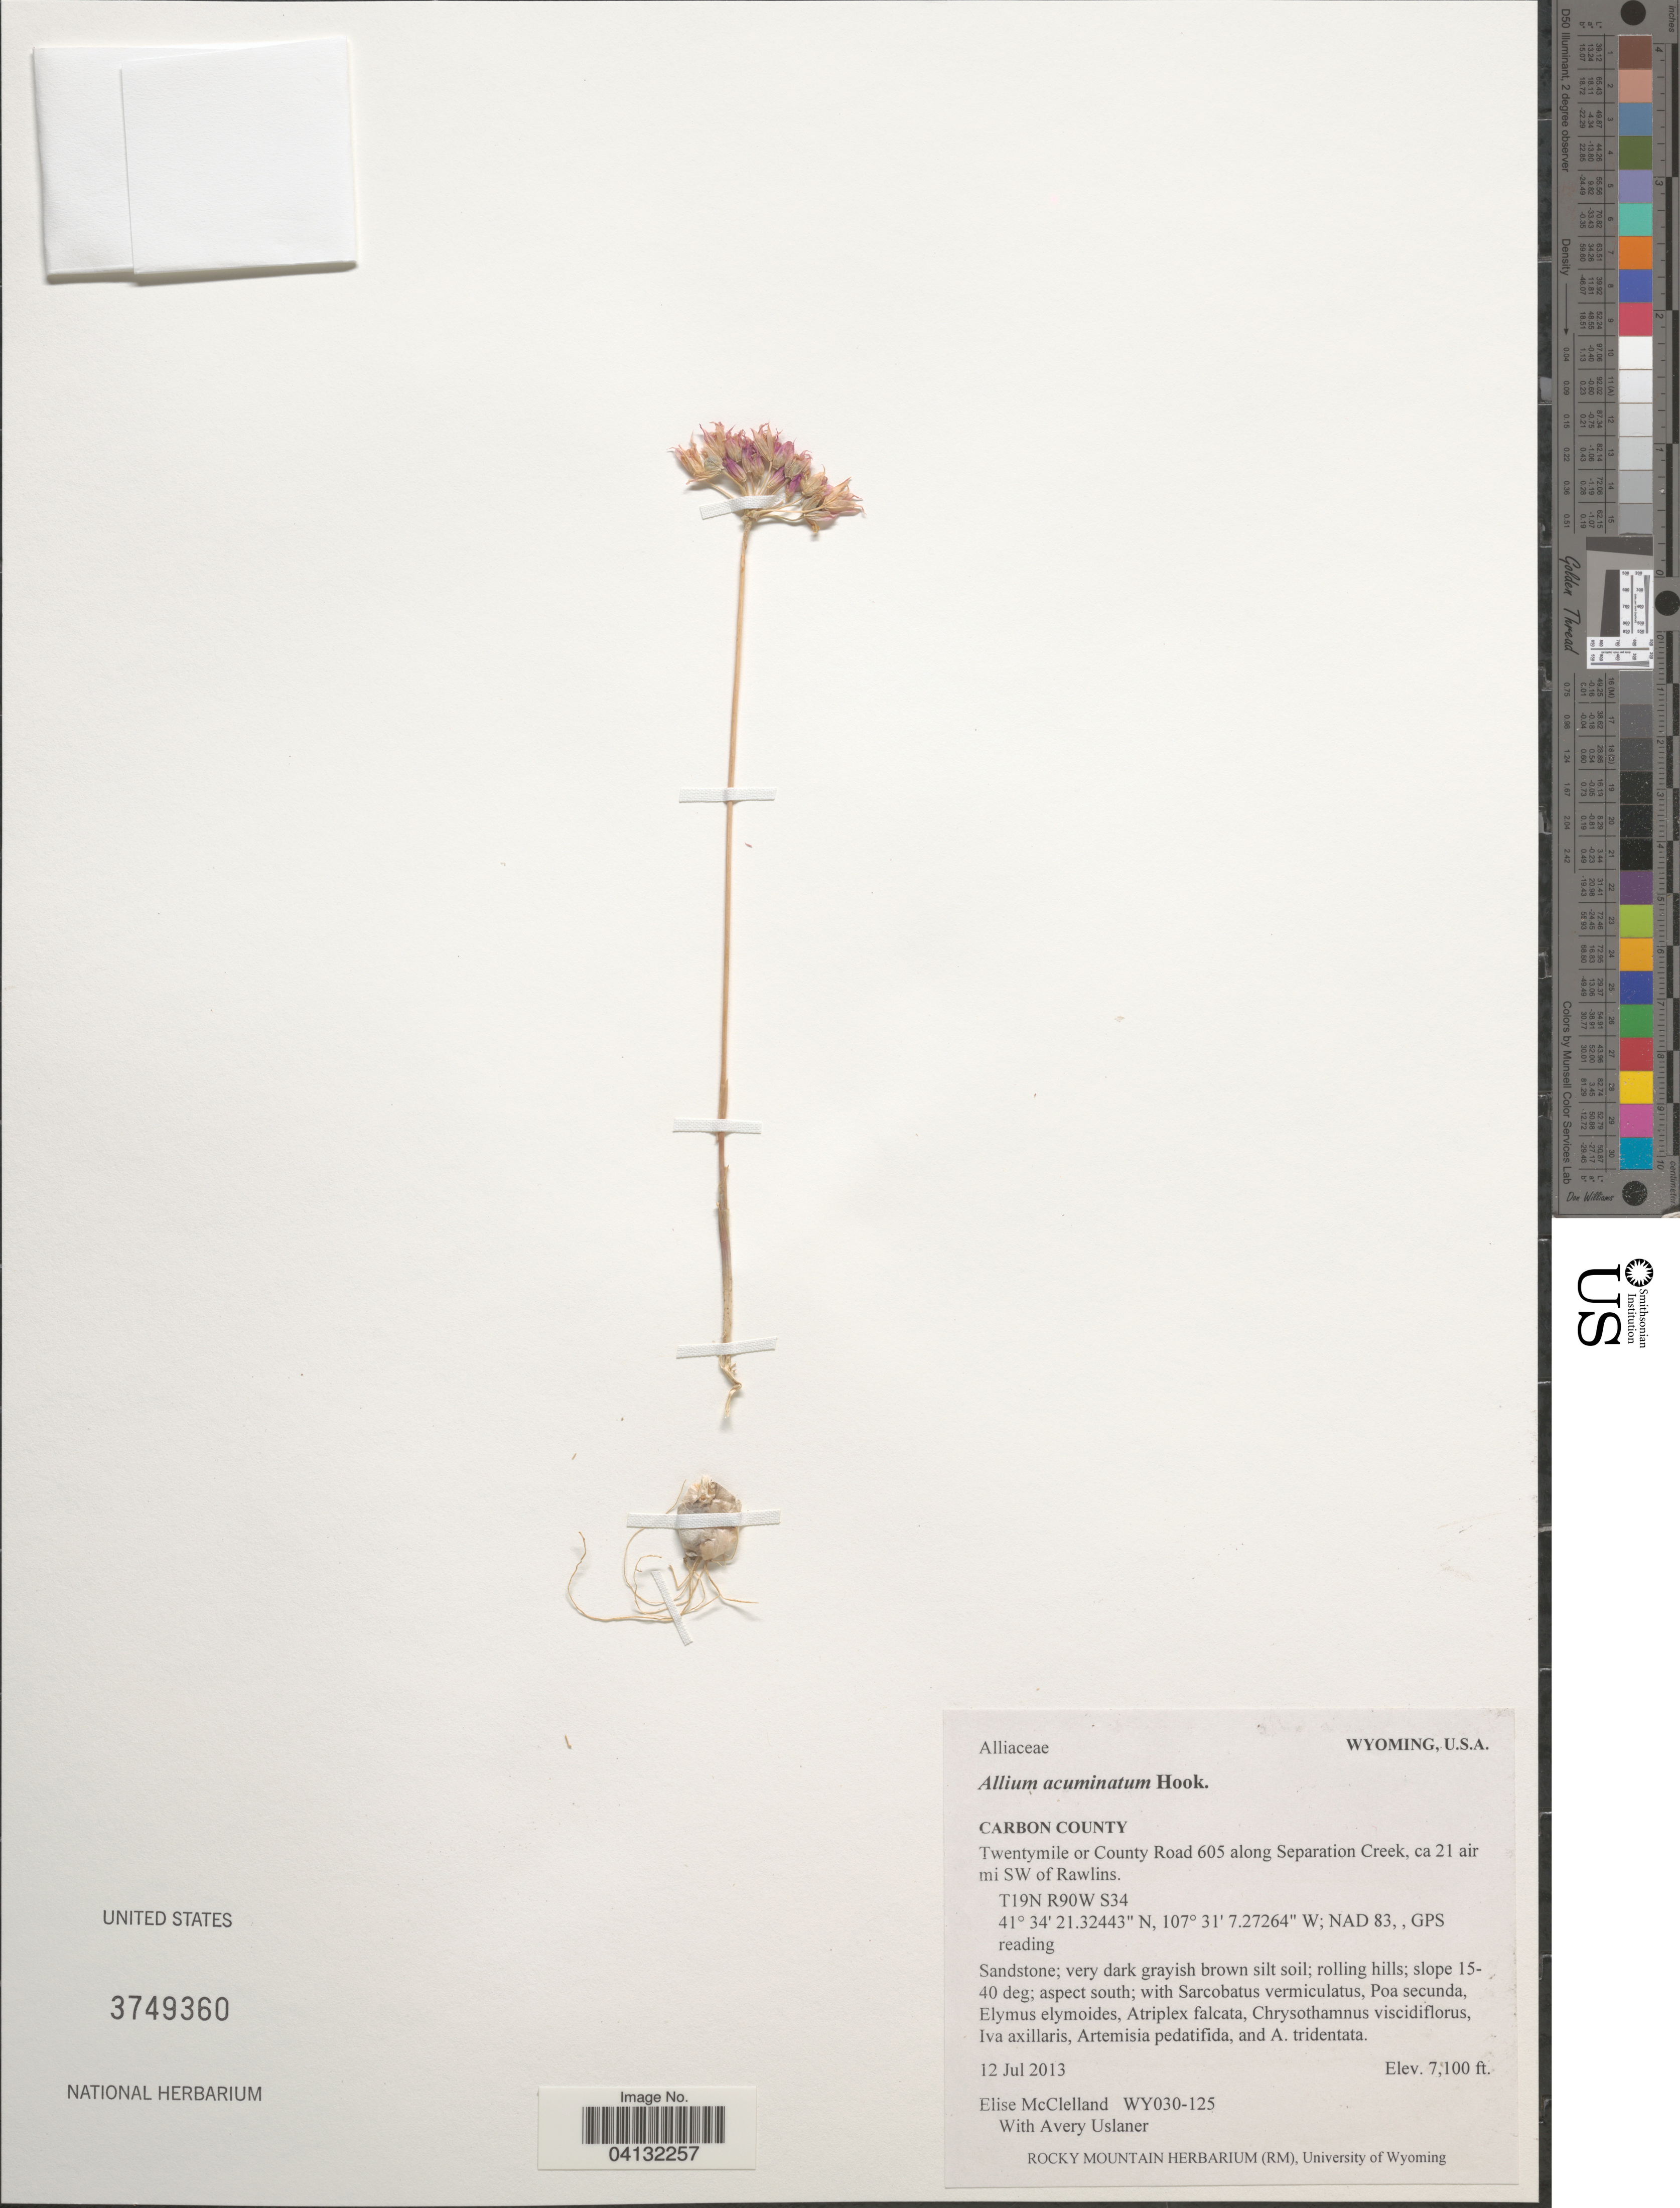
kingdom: Plantae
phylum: Tracheophyta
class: Liliopsida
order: Asparagales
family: Amaryllidaceae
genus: Allium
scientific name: Allium acuminatum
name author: Hook.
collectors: E. McClelland & A. Uslaner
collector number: WY030-125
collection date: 2013-07-12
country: United States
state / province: Wyoming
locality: Carbon County. Twentymile or County Road 605 along Separation Creek, ca 21 air mi SW of Rawlins. T19N R90W S34. NAD 83, , GPS reading.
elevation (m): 2164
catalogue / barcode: US 3749360